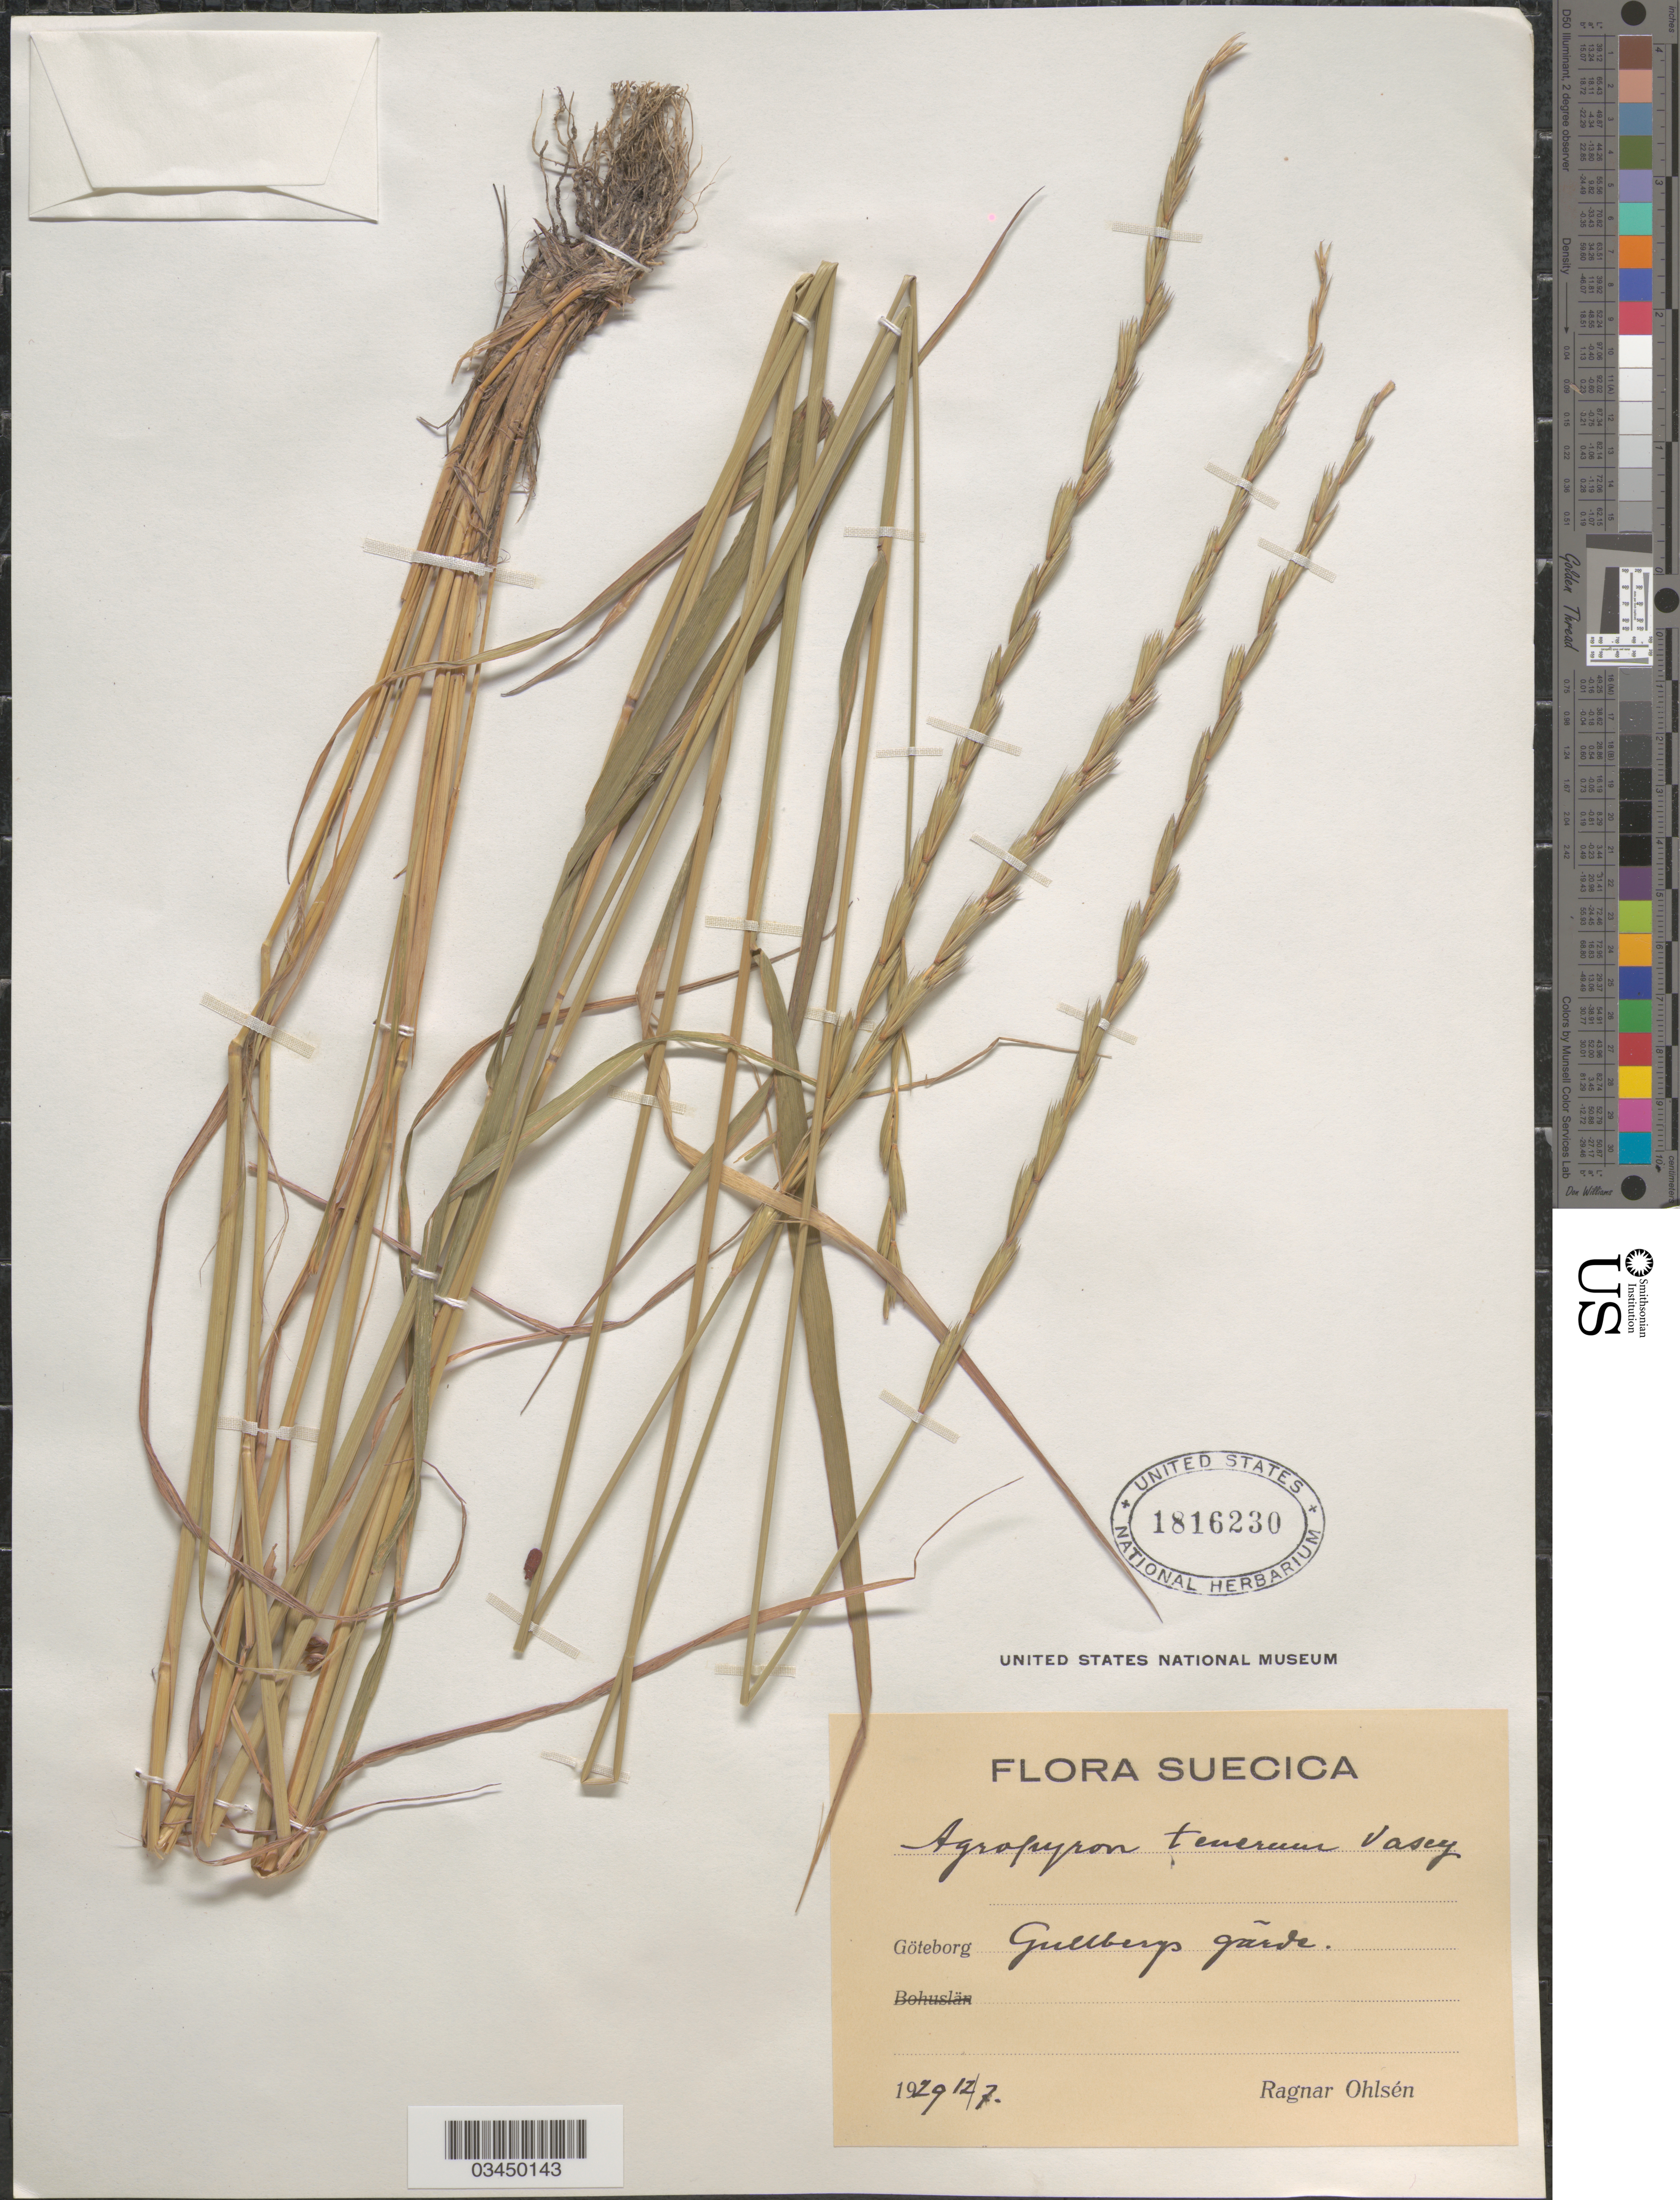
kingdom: Plantae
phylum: Tracheophyta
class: Liliopsida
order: Poales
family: Poaceae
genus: Elymus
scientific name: Elymus sp.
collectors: R. Ohlsén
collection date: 1929-12-07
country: Sweden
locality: Suecica. Göteborg Gullbergs gärde.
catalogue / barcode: US 1816230